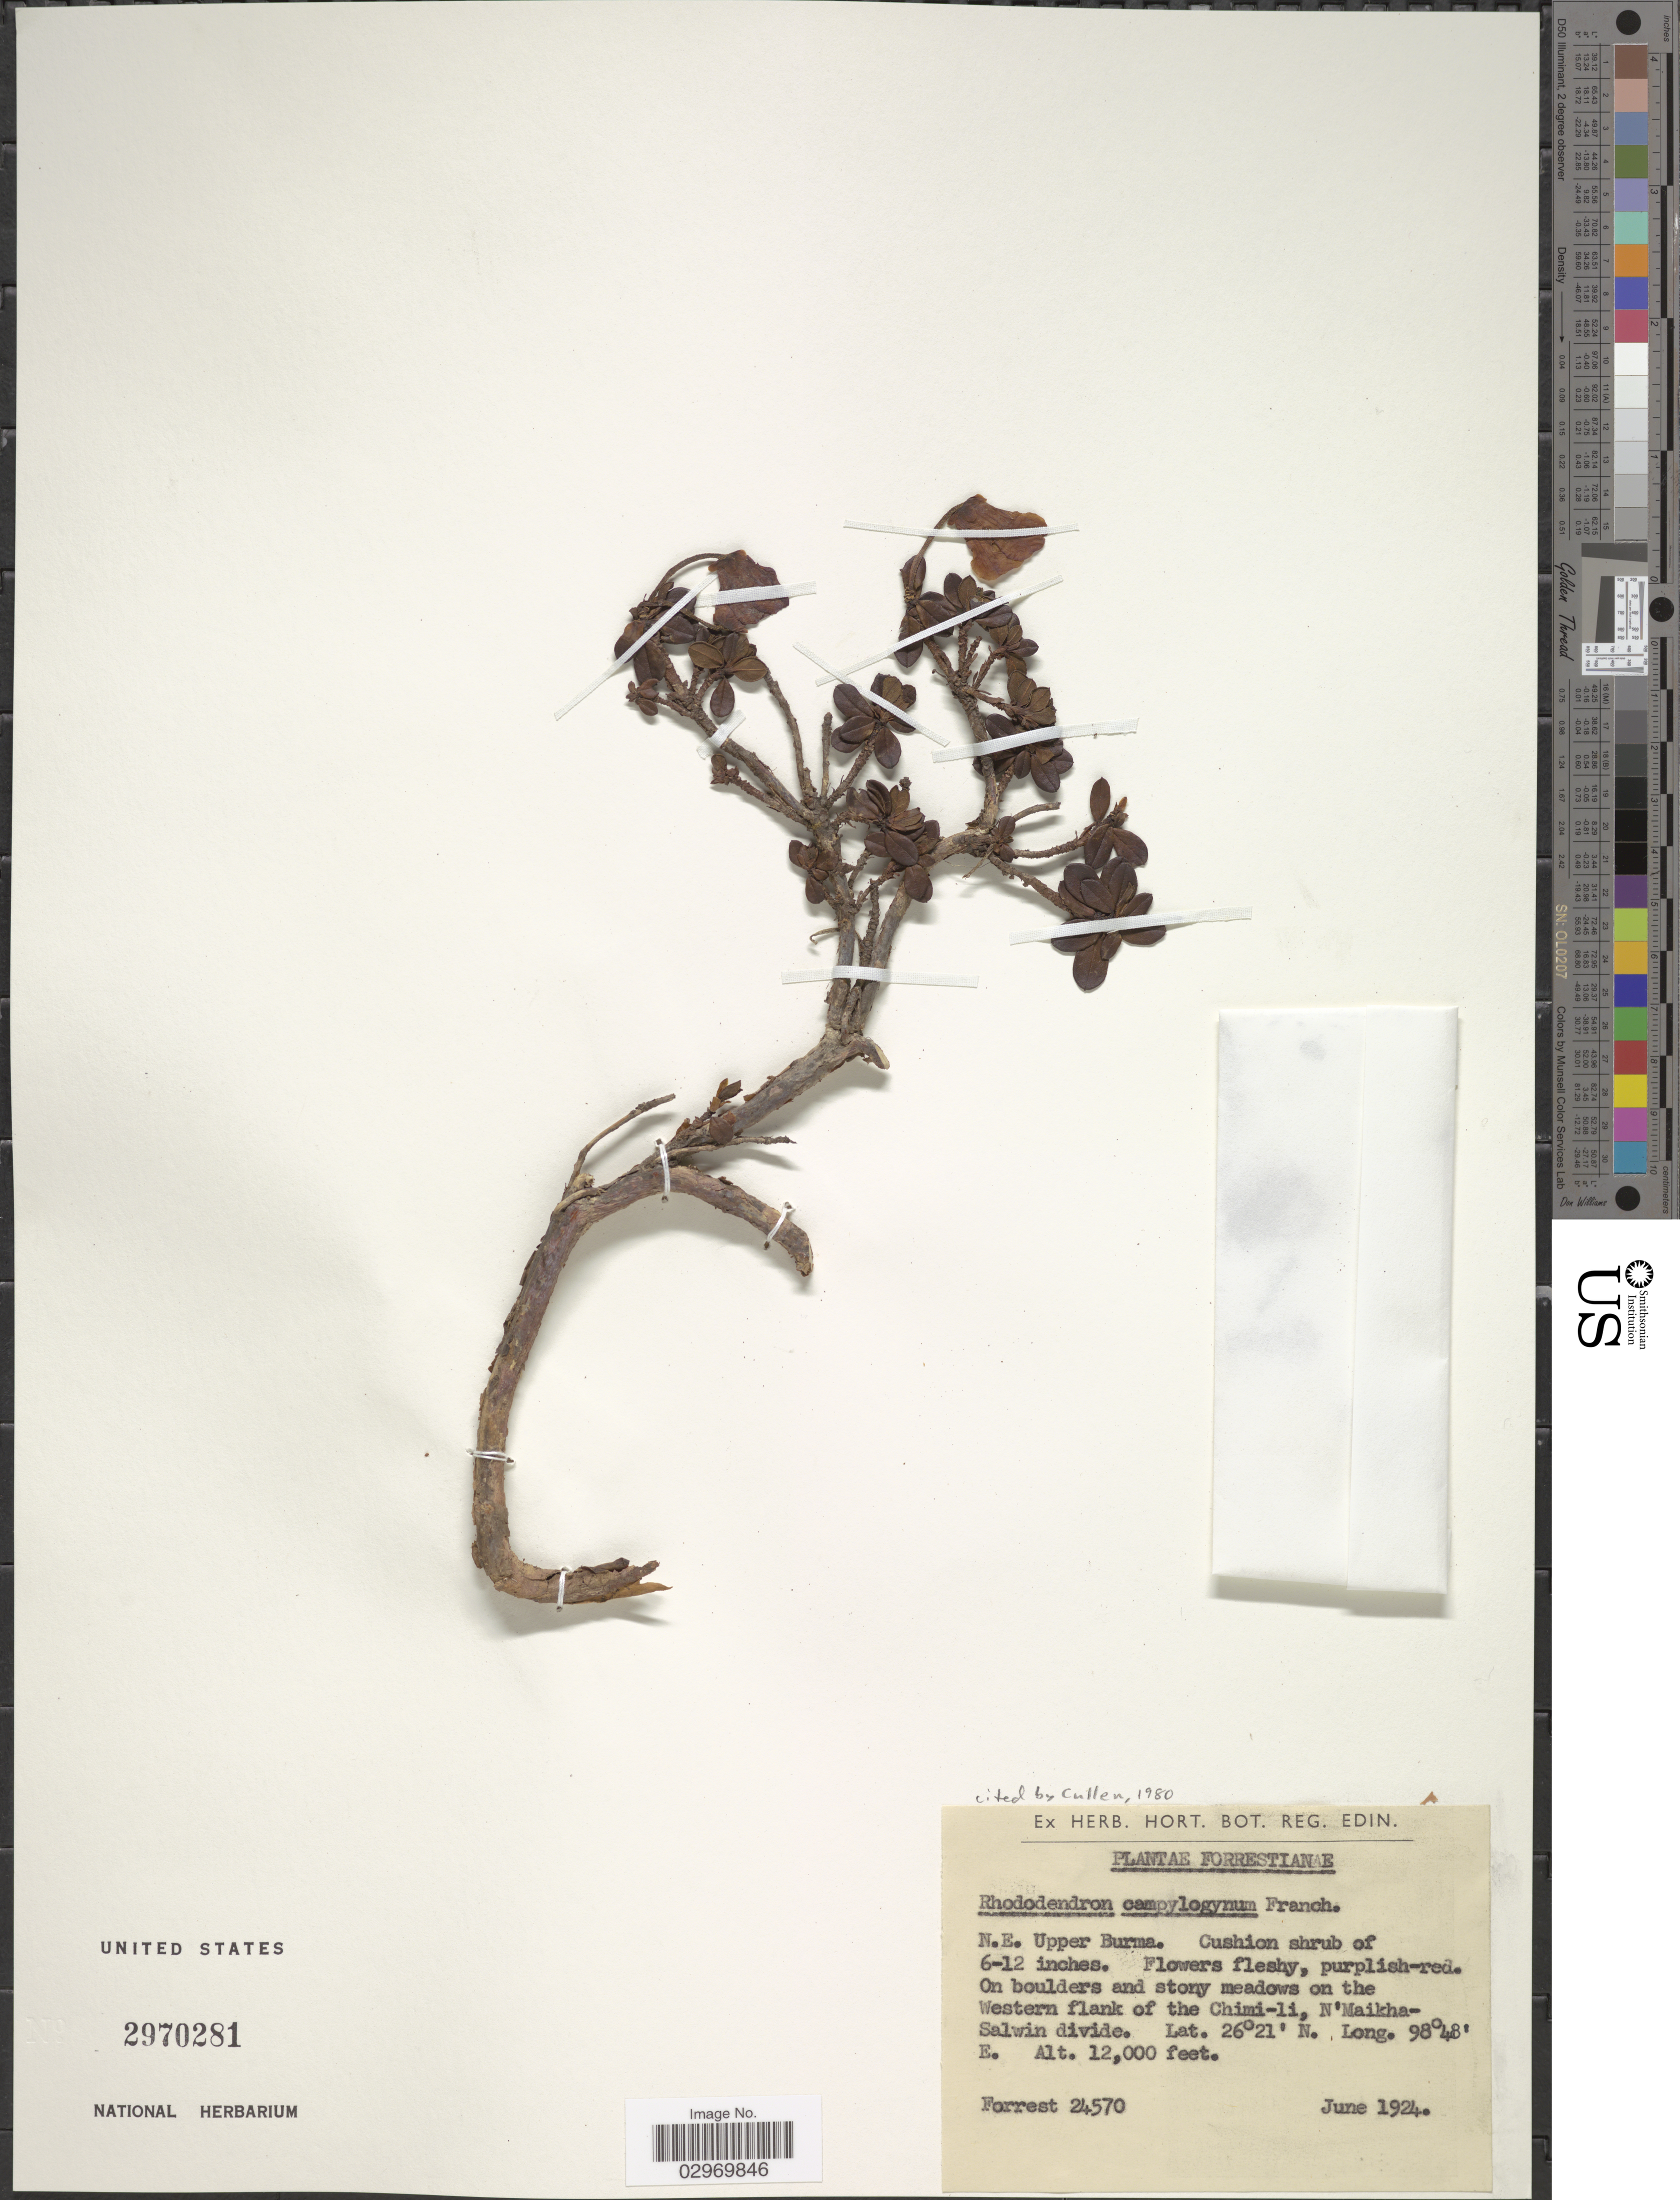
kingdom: Plantae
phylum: Tracheophyta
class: Magnoliopsida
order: Ericales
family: Ericaceae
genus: Rhododendron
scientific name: Rhododendron campylogynum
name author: Franch.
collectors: -. Forrest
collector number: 24570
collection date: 1924-06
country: Myanmar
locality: N.E. upper Burma, On boulders and stony meadows on the Western flank of the Chimi-li, N'Maikha-Salwin divide.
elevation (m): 3658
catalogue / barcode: US 2970281